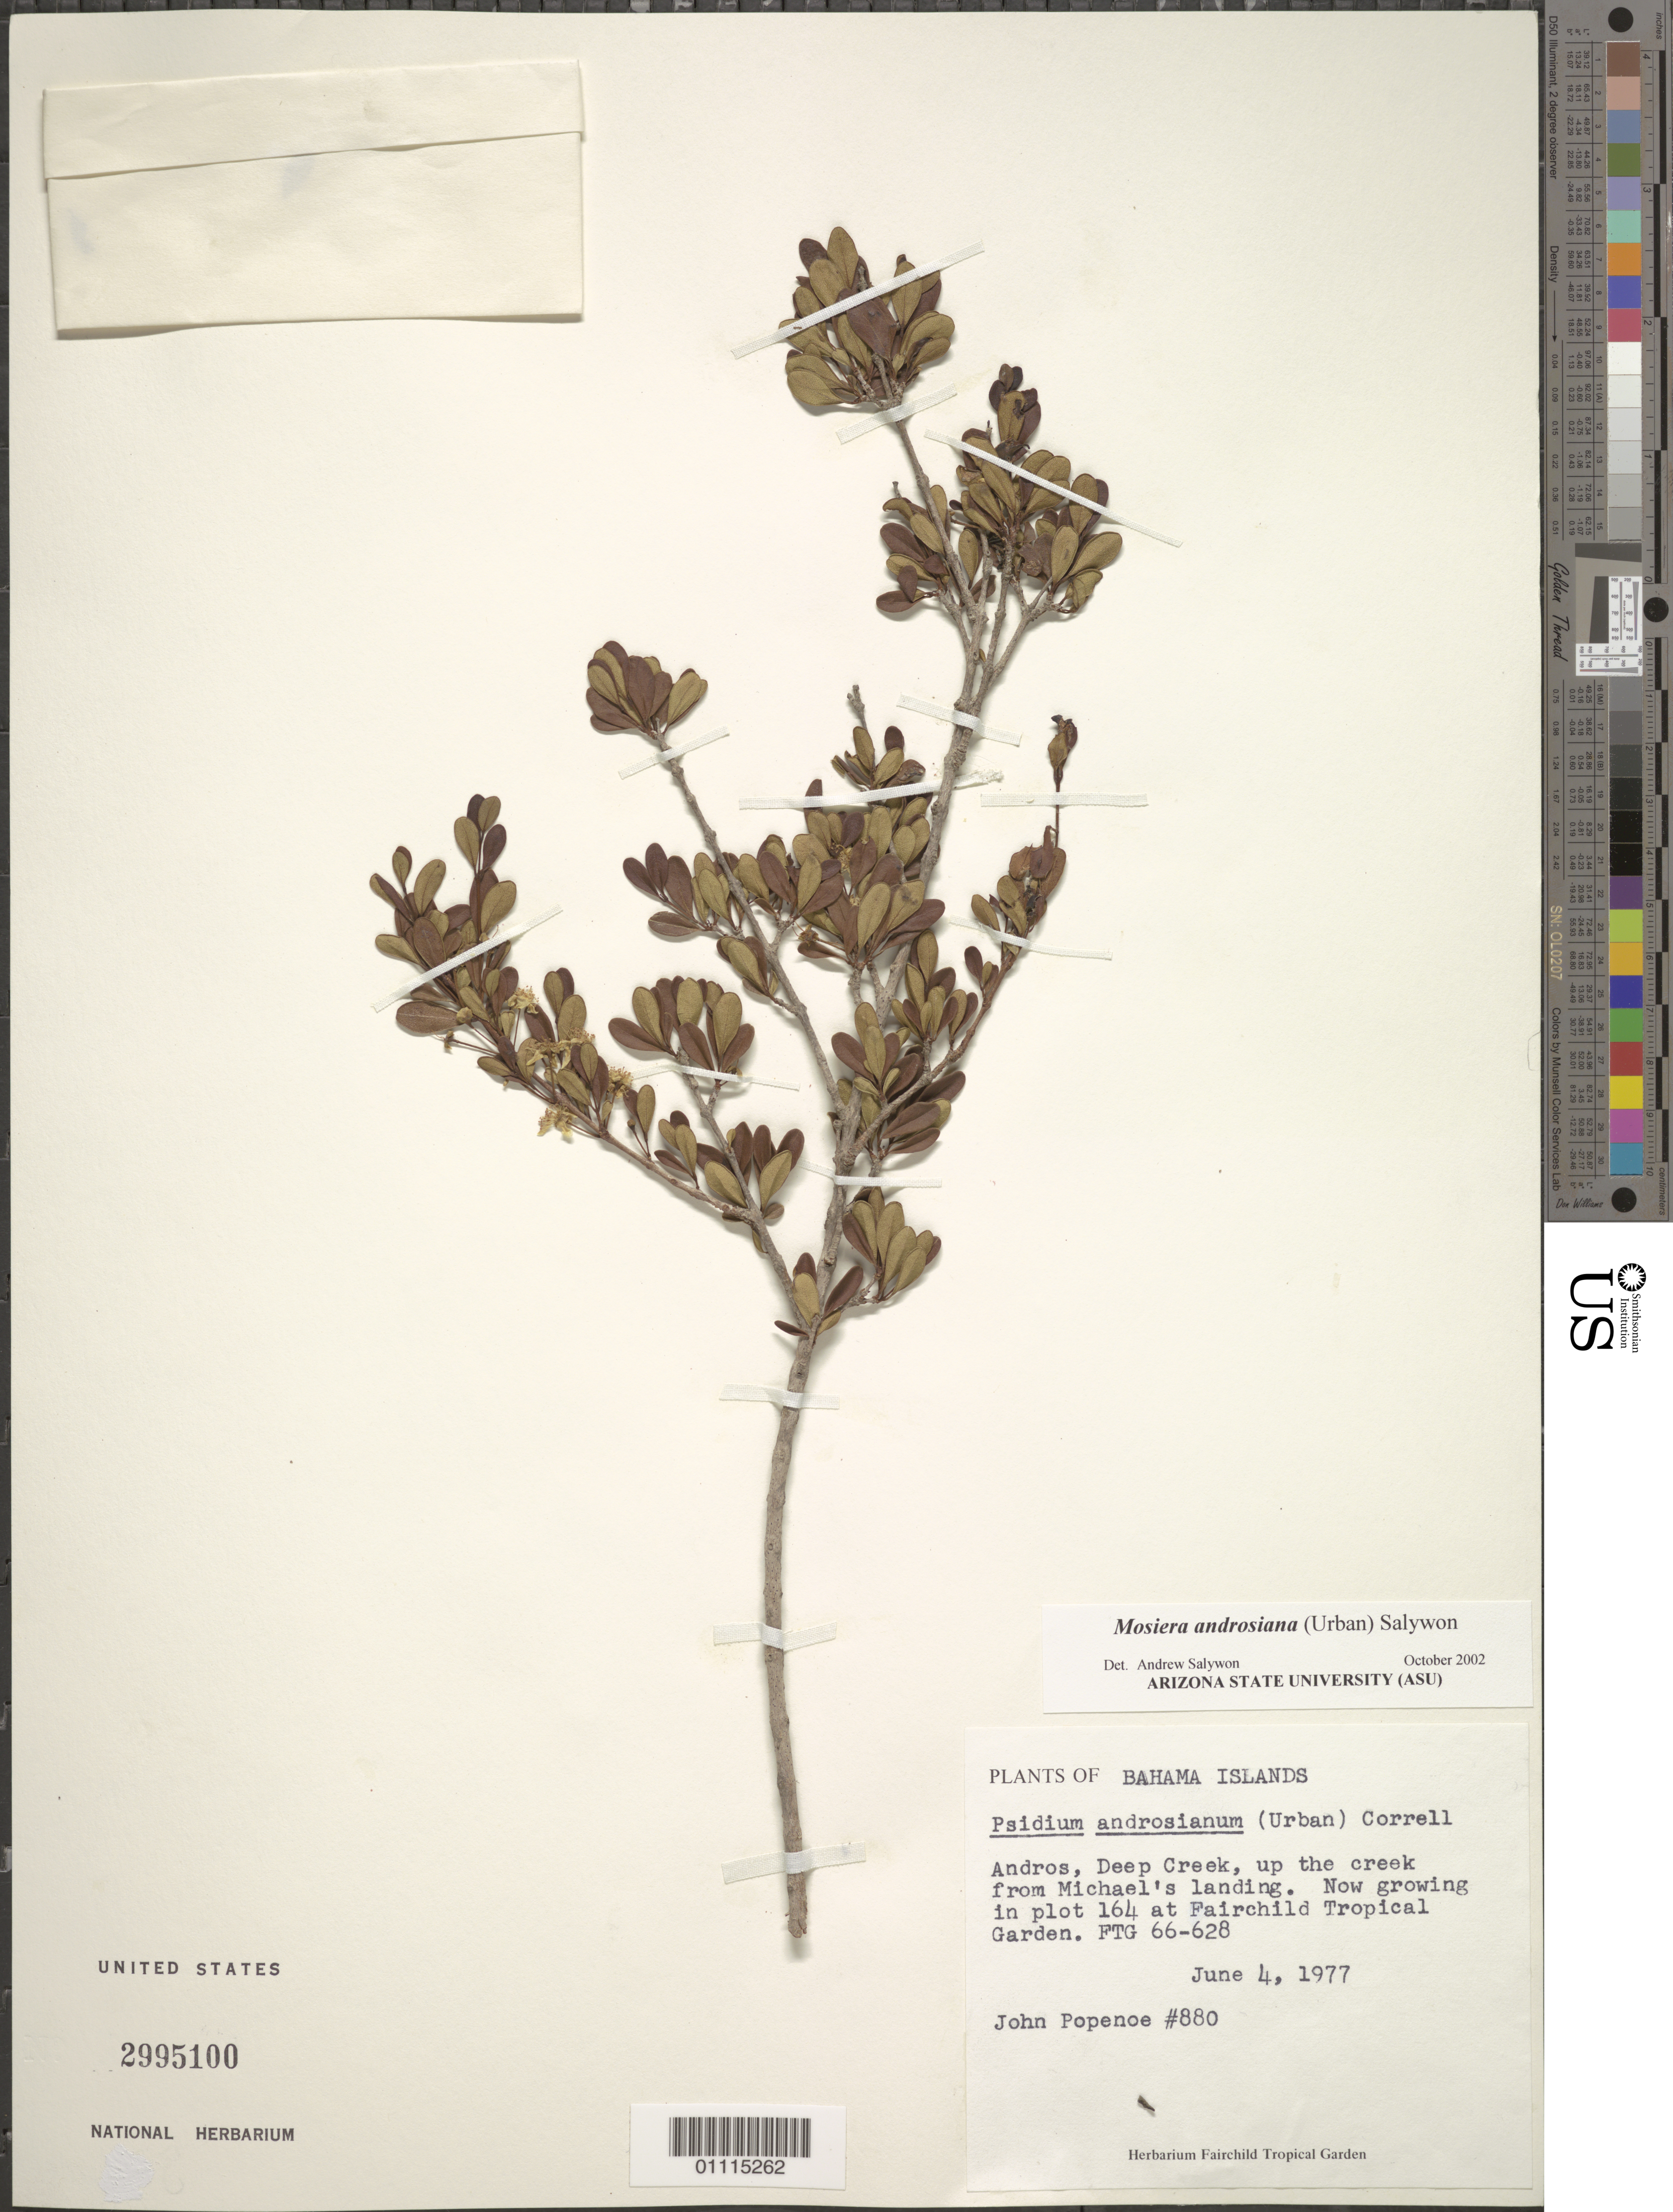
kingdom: Plantae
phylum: Tracheophyta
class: Magnoliopsida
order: Myrtales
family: Myrtaceae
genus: Mosiera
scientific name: Mosiera androsiana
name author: (Urb.) Salywon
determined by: Salywon, A. M., (ASU)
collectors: J. Popenoe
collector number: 880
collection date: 1977-06-04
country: Bahamas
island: Andros I.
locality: Deep Creek, up the creek from Michael's Landing.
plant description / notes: From label: "Now growing in plot 164 at Fairchild Tropical Garden, FTG 66-628."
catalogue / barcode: US 2995100